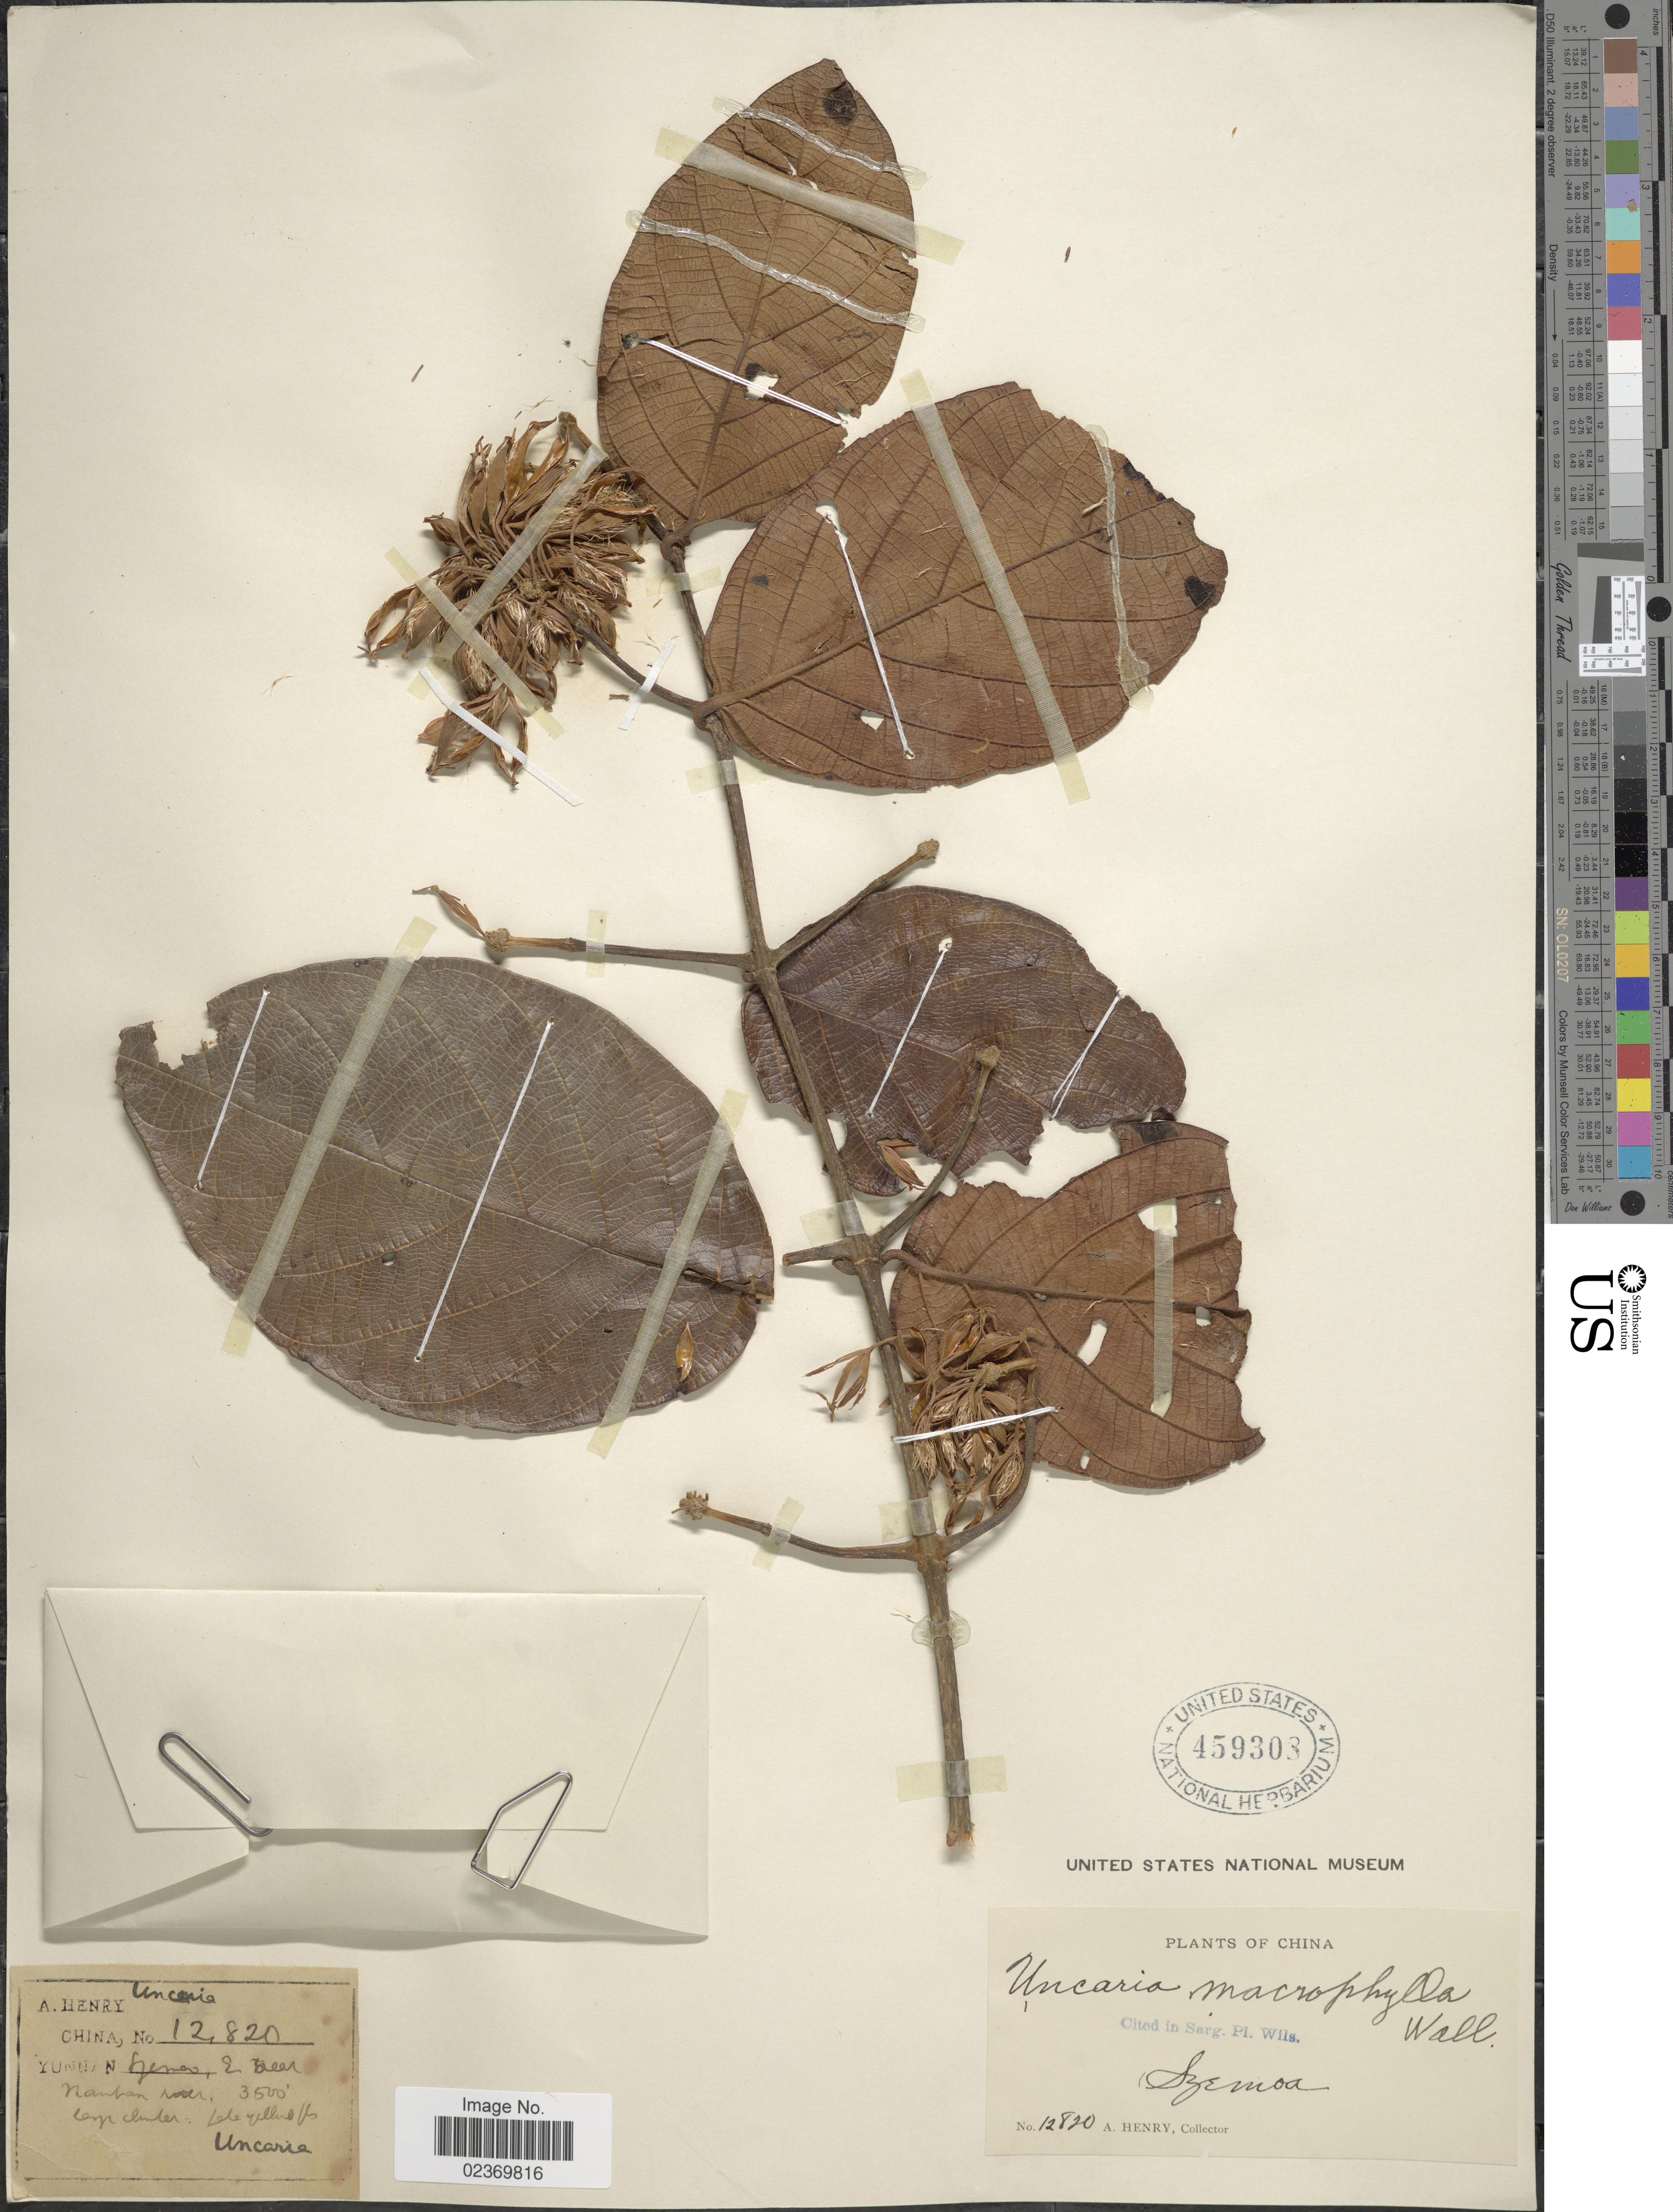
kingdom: Plantae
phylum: Tracheophyta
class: Magnoliopsida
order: Gentianales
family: Rubiaceae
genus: Uncaria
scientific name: Uncaria macrophylla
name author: Wall. ex Roxb.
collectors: A. Henry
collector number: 12820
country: China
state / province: Yunnan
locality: Szemoa, E Foreer Nanhan river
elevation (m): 1067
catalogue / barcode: US 459308